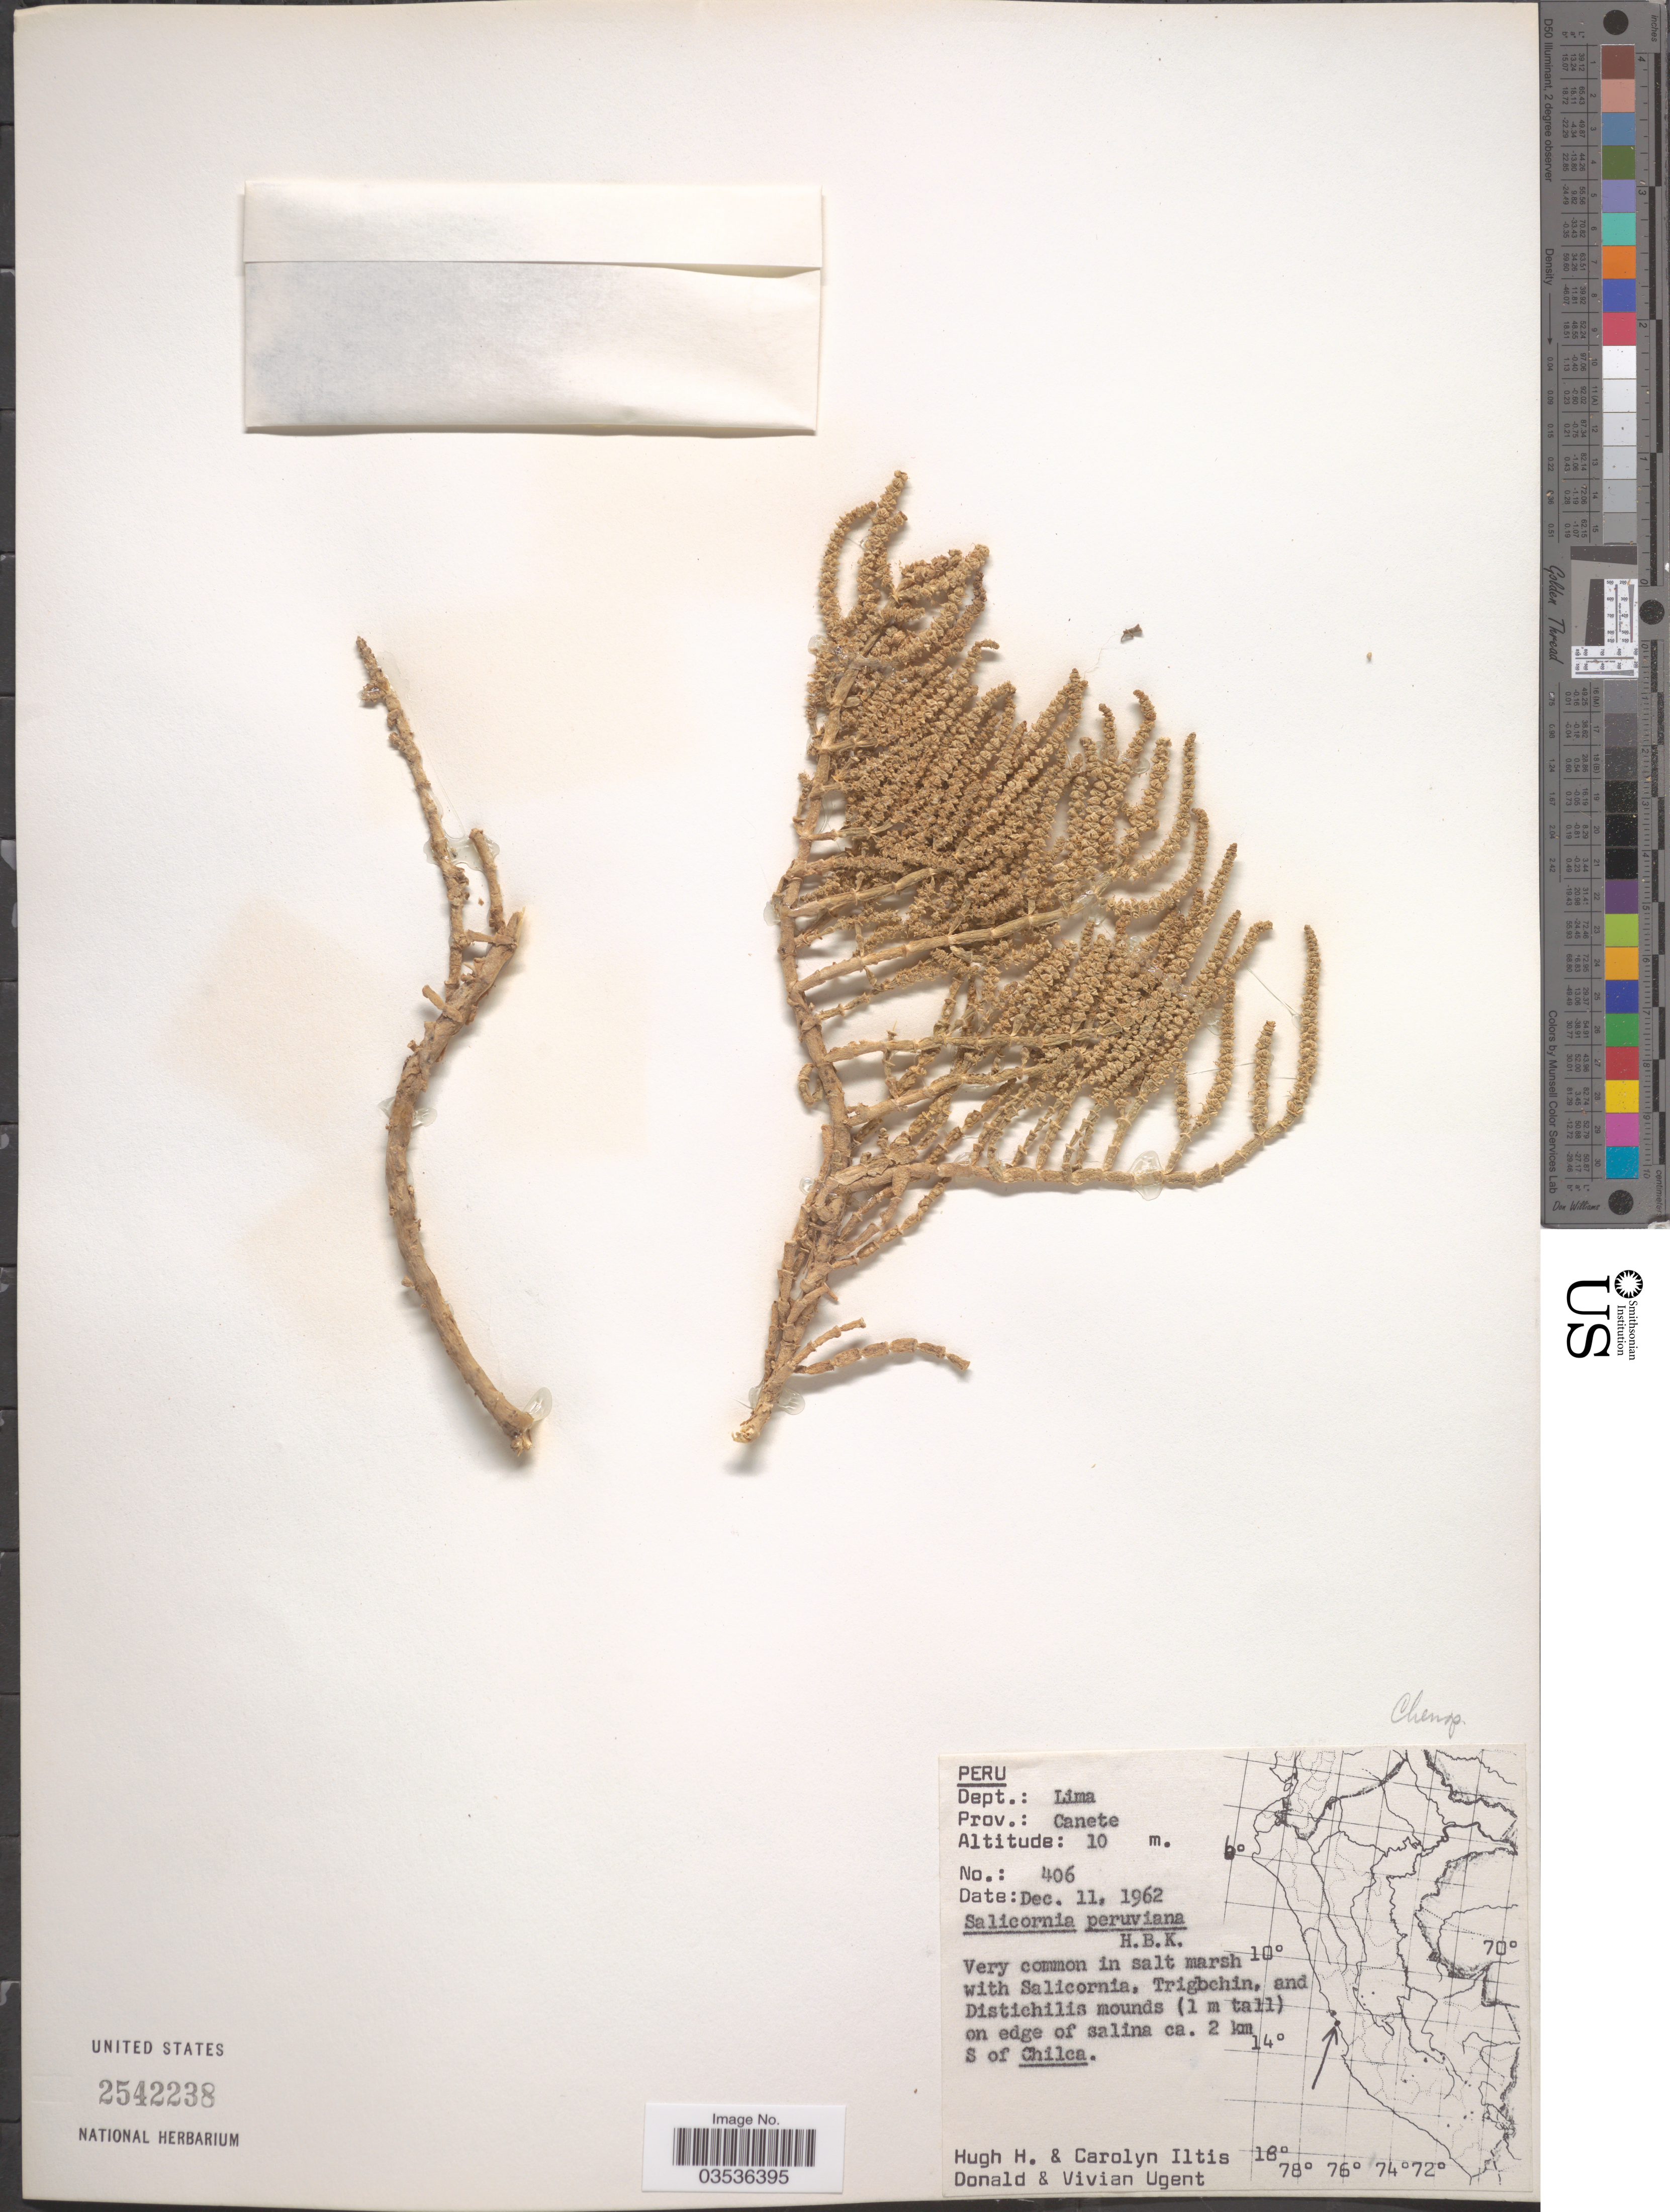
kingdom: Plantae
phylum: Tracheophyta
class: Magnoliopsida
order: Caryophyllales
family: Amaranthaceae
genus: Salicornia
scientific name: Salicornia fruticosa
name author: (L.) L.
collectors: H. H. Iltis, C. G. Iltis, D. Ugent & V. Ugent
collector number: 406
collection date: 1962-12-11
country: Peru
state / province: Lima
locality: Dept.: Lima. Prov.: Canete. Ca. 2 km S of Chilca.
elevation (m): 10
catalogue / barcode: US 2542238